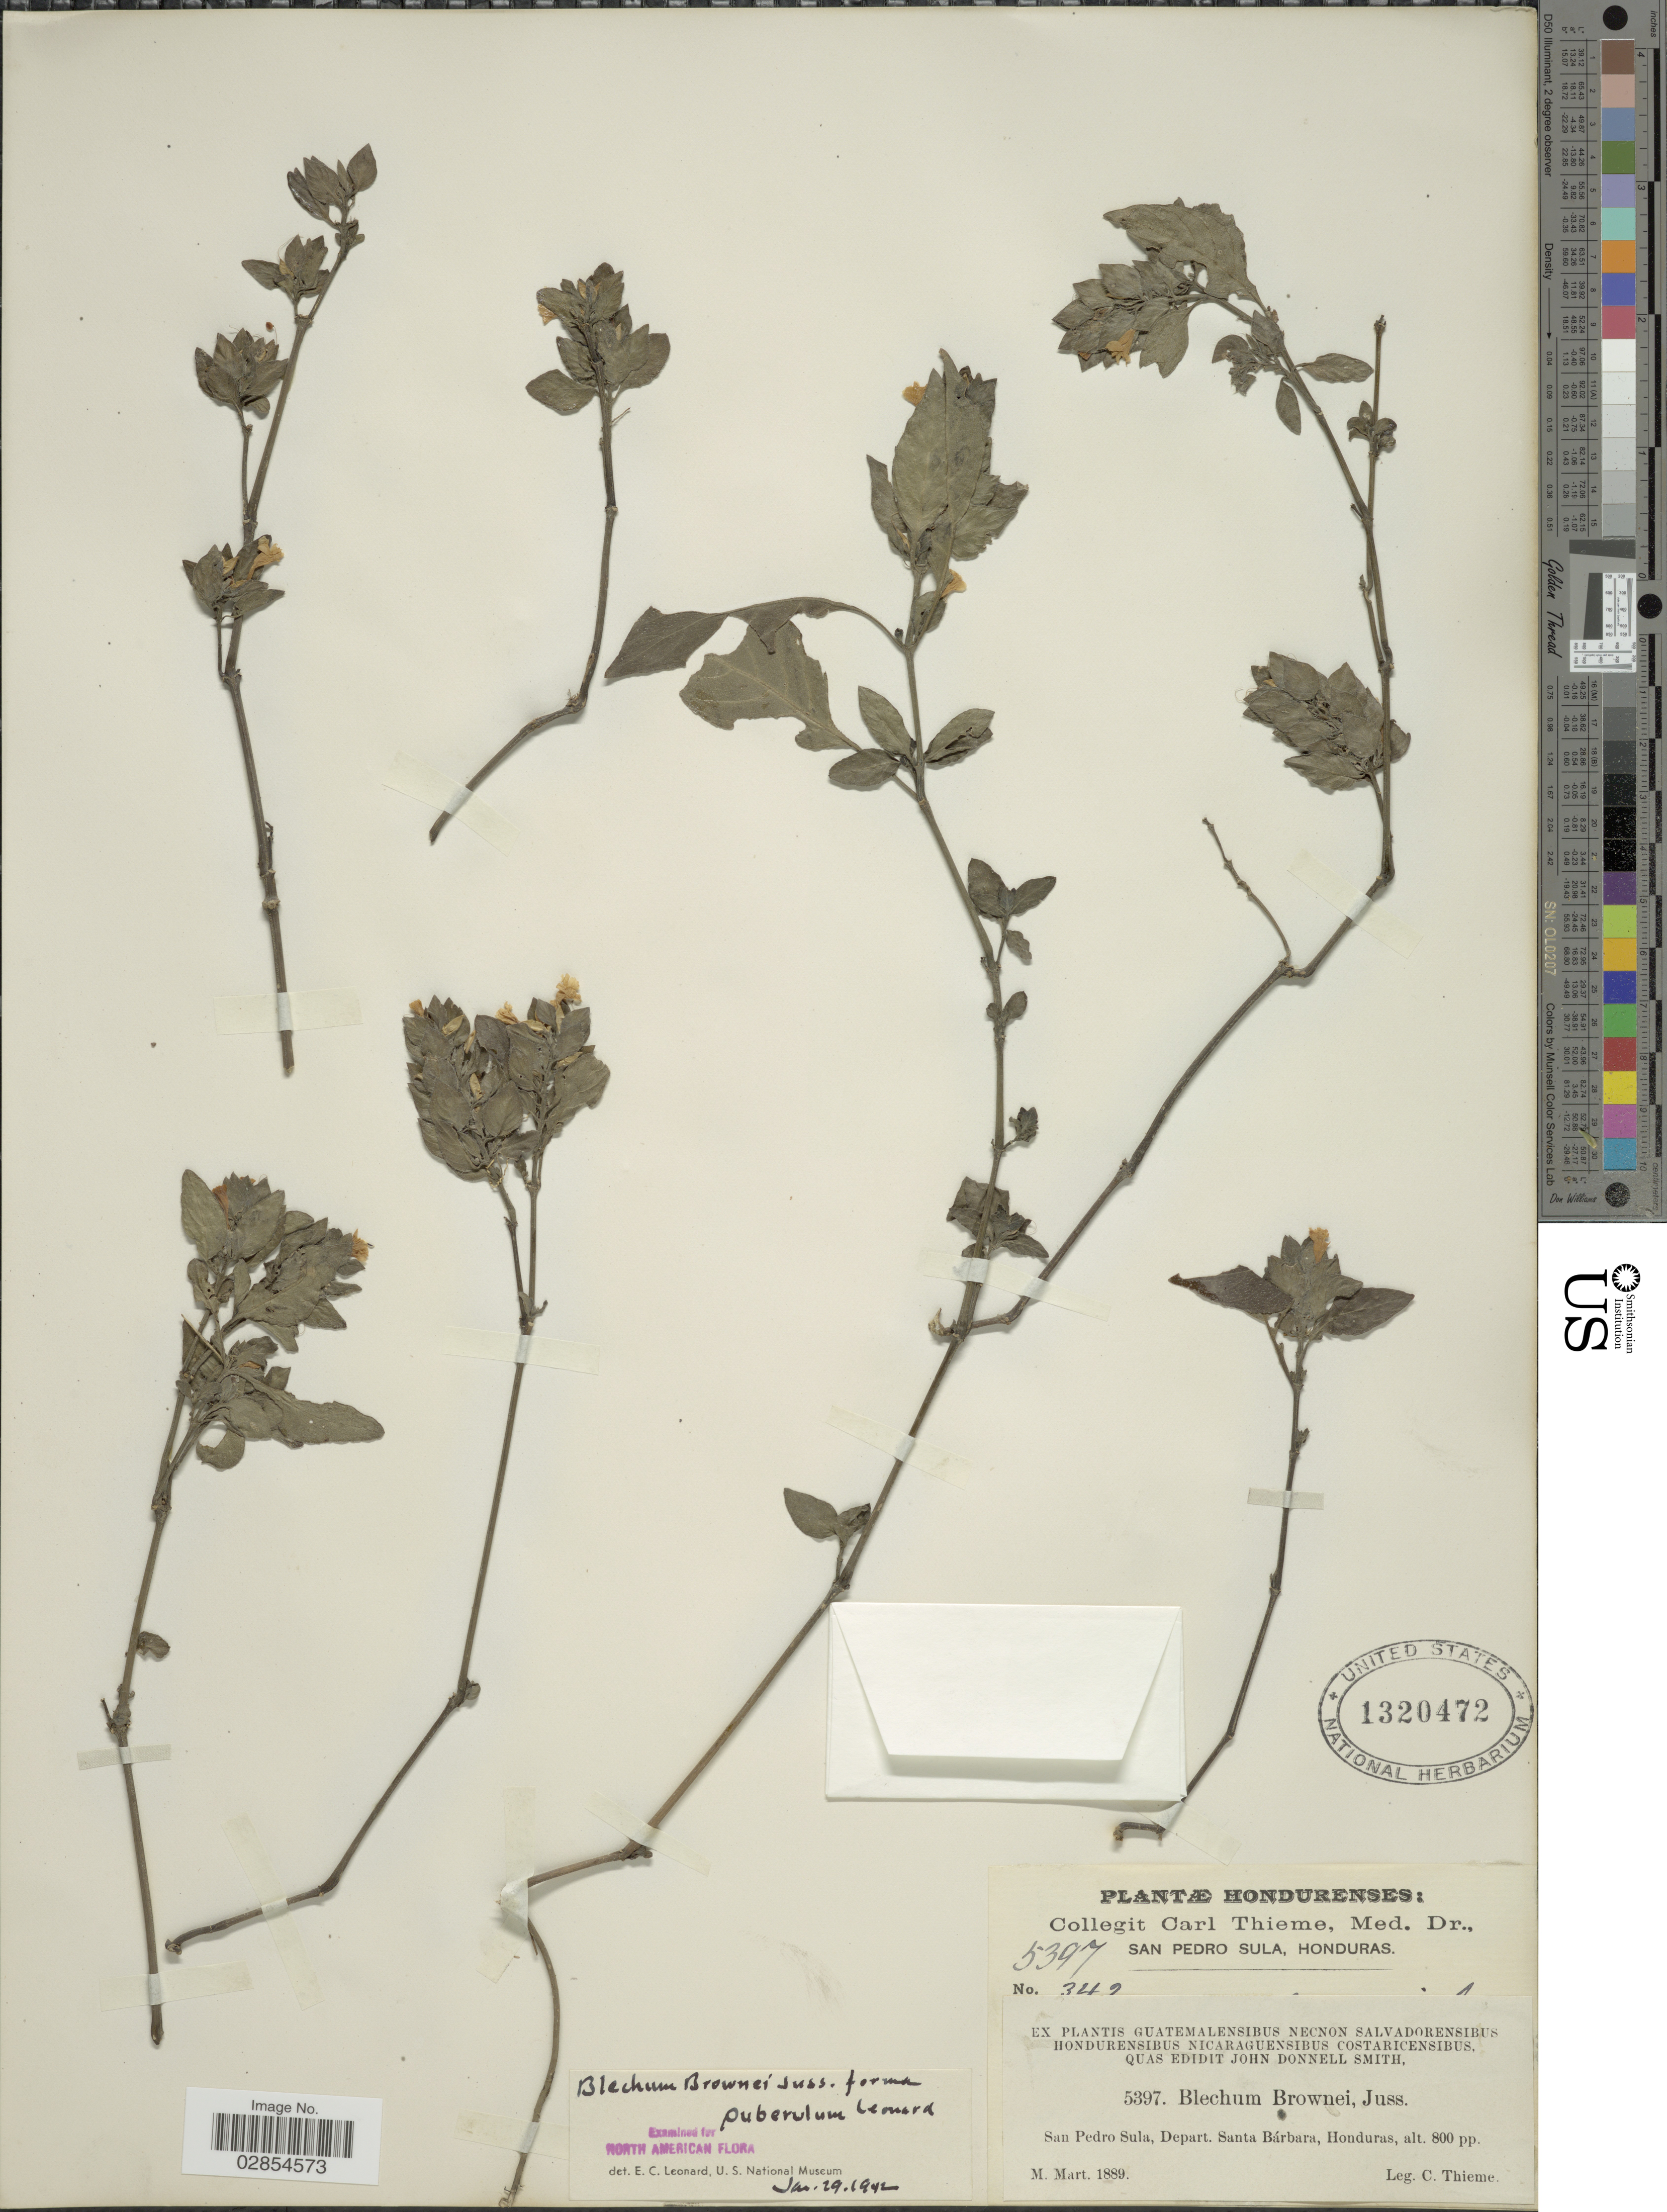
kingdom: Plantae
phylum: Tracheophyta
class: Magnoliopsida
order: Lamiales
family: Acanthaceae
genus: Blechum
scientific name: Blechum pyramidatum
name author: (Lam.) Urb.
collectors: C. Thieme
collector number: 5397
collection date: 1889-03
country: Honduras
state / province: Santa Bárbara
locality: San Pedro Sula, Depart. Santa Bárbara.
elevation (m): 244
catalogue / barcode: US 1320472